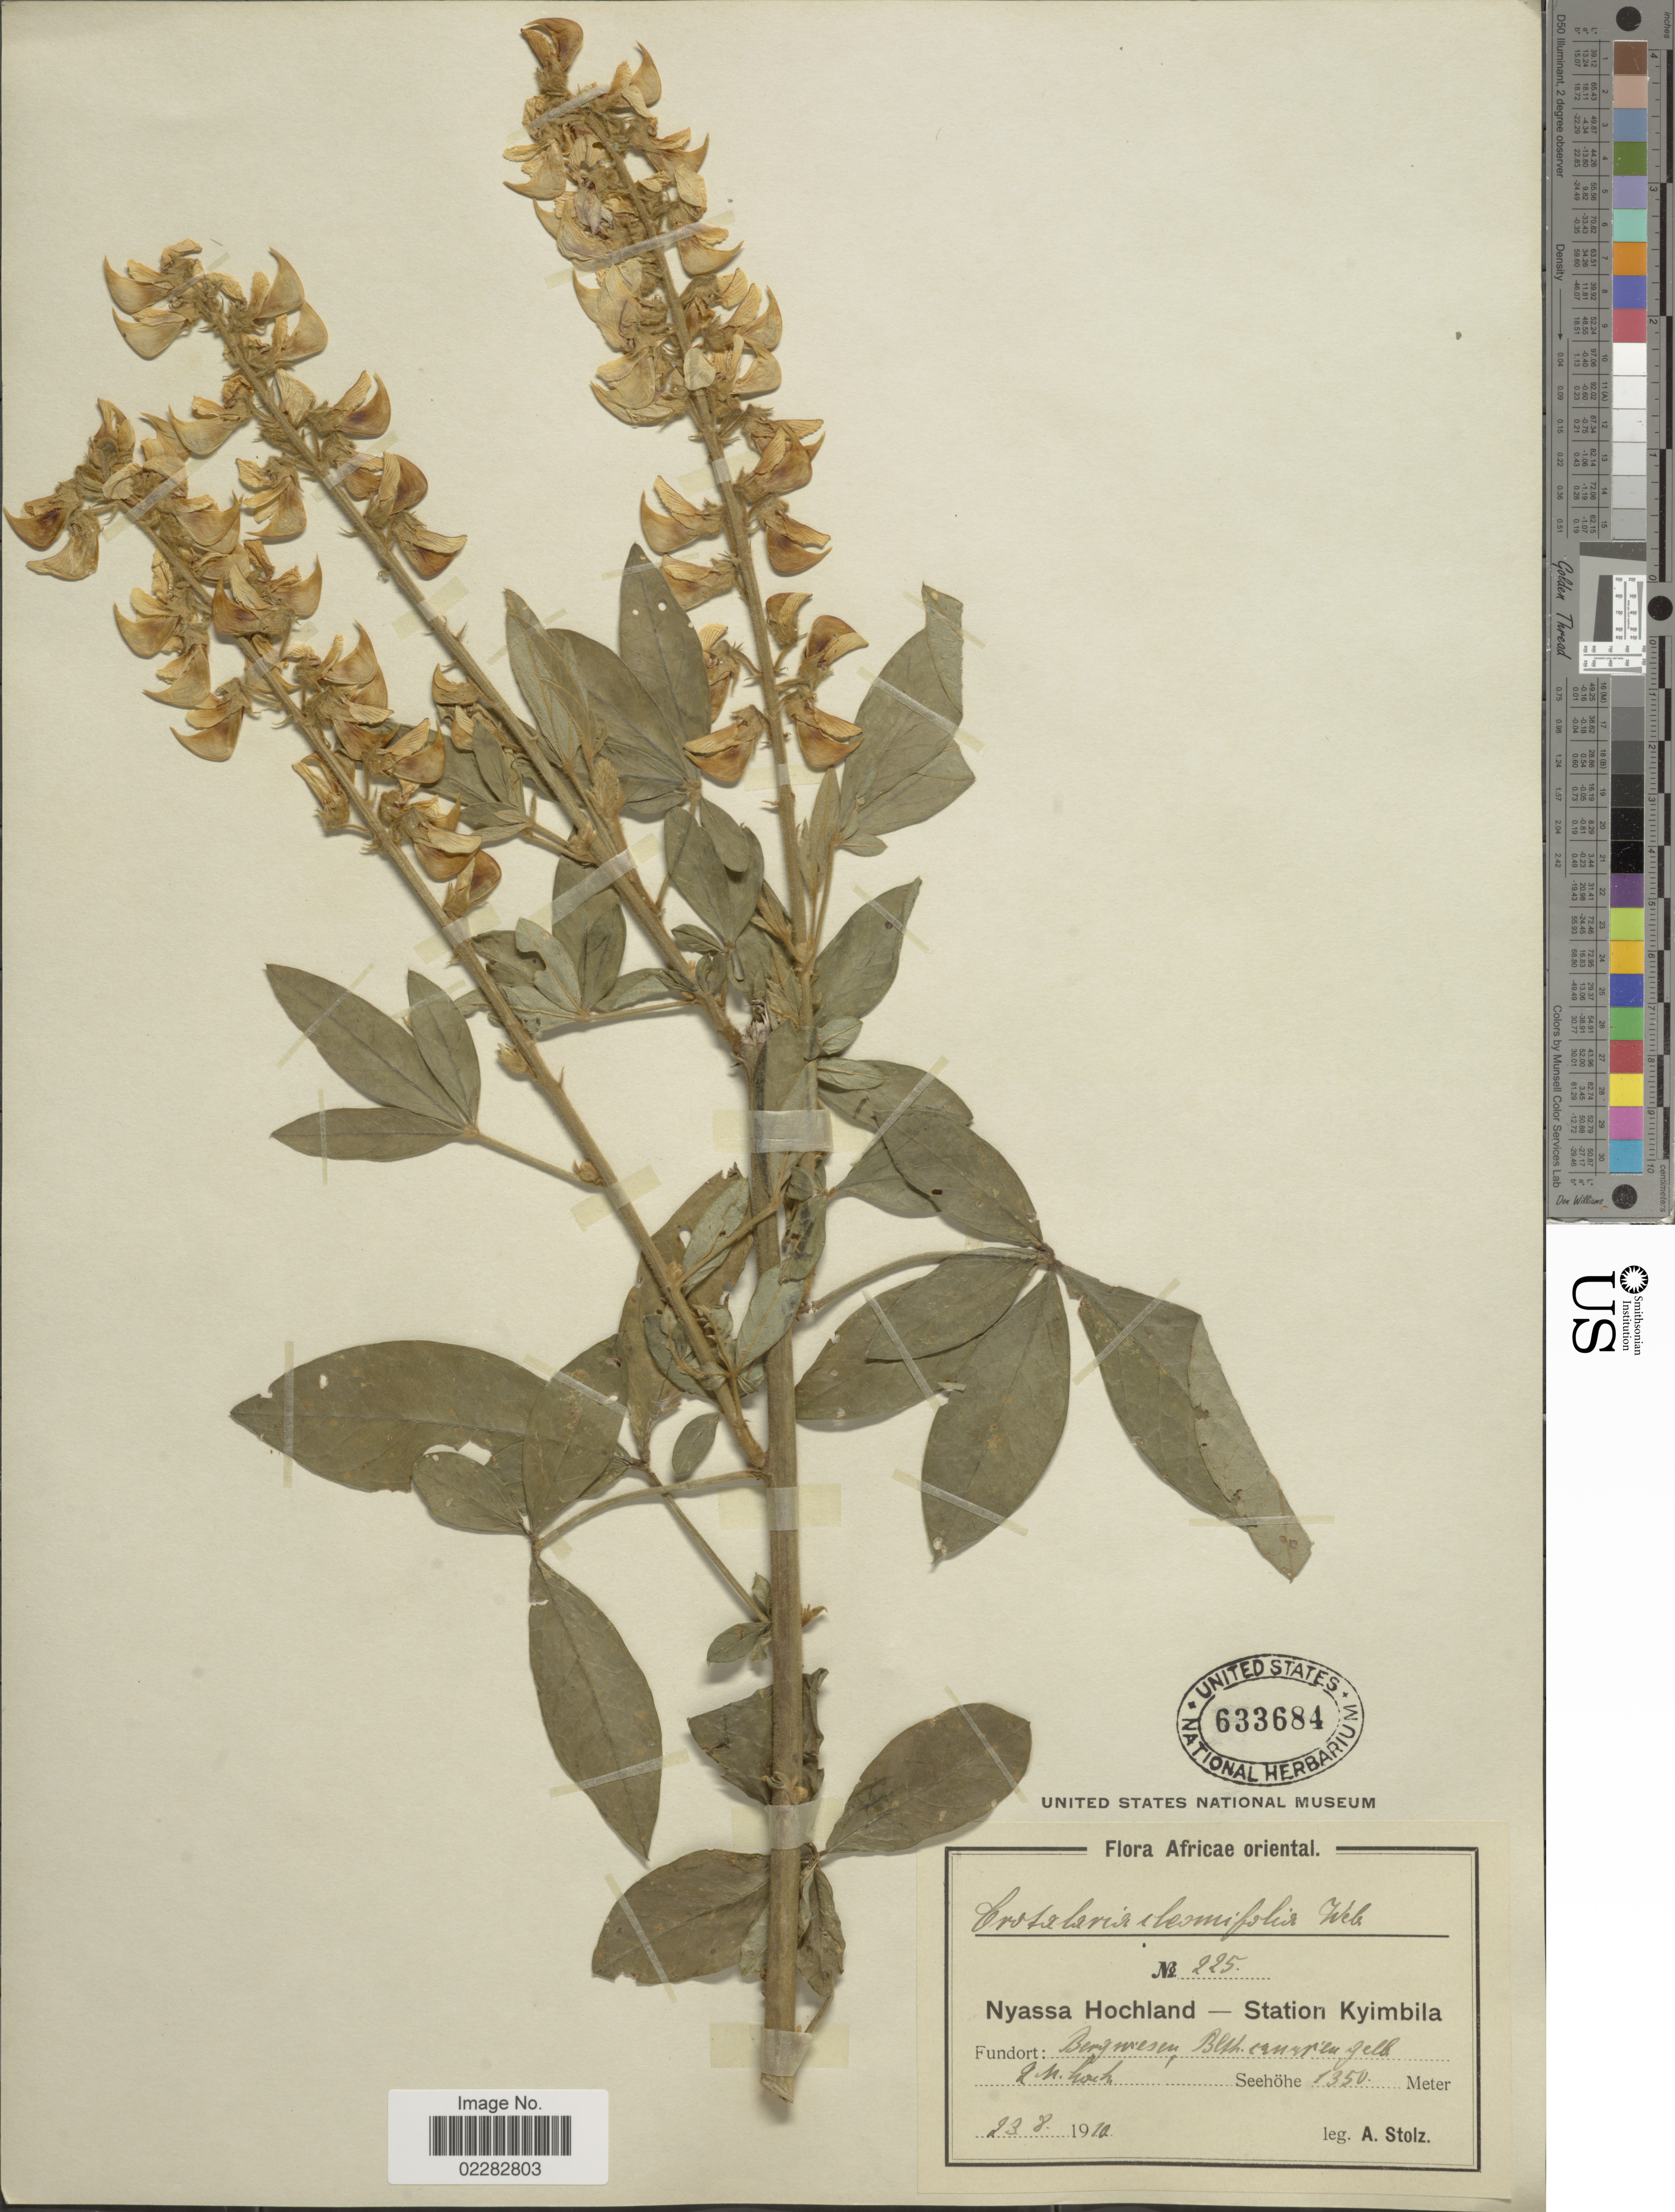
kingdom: Plantae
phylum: Tracheophyta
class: Magnoliopsida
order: Fabales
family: Fabaceae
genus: Crotalaria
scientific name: Crotalaria cleomifolia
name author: Baker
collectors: A. Stolz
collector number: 225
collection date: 1910-02-23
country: Tanzania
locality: Africae orienta, Nyassa Hochland-Station Kyimbila.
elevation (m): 1350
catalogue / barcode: US 633684